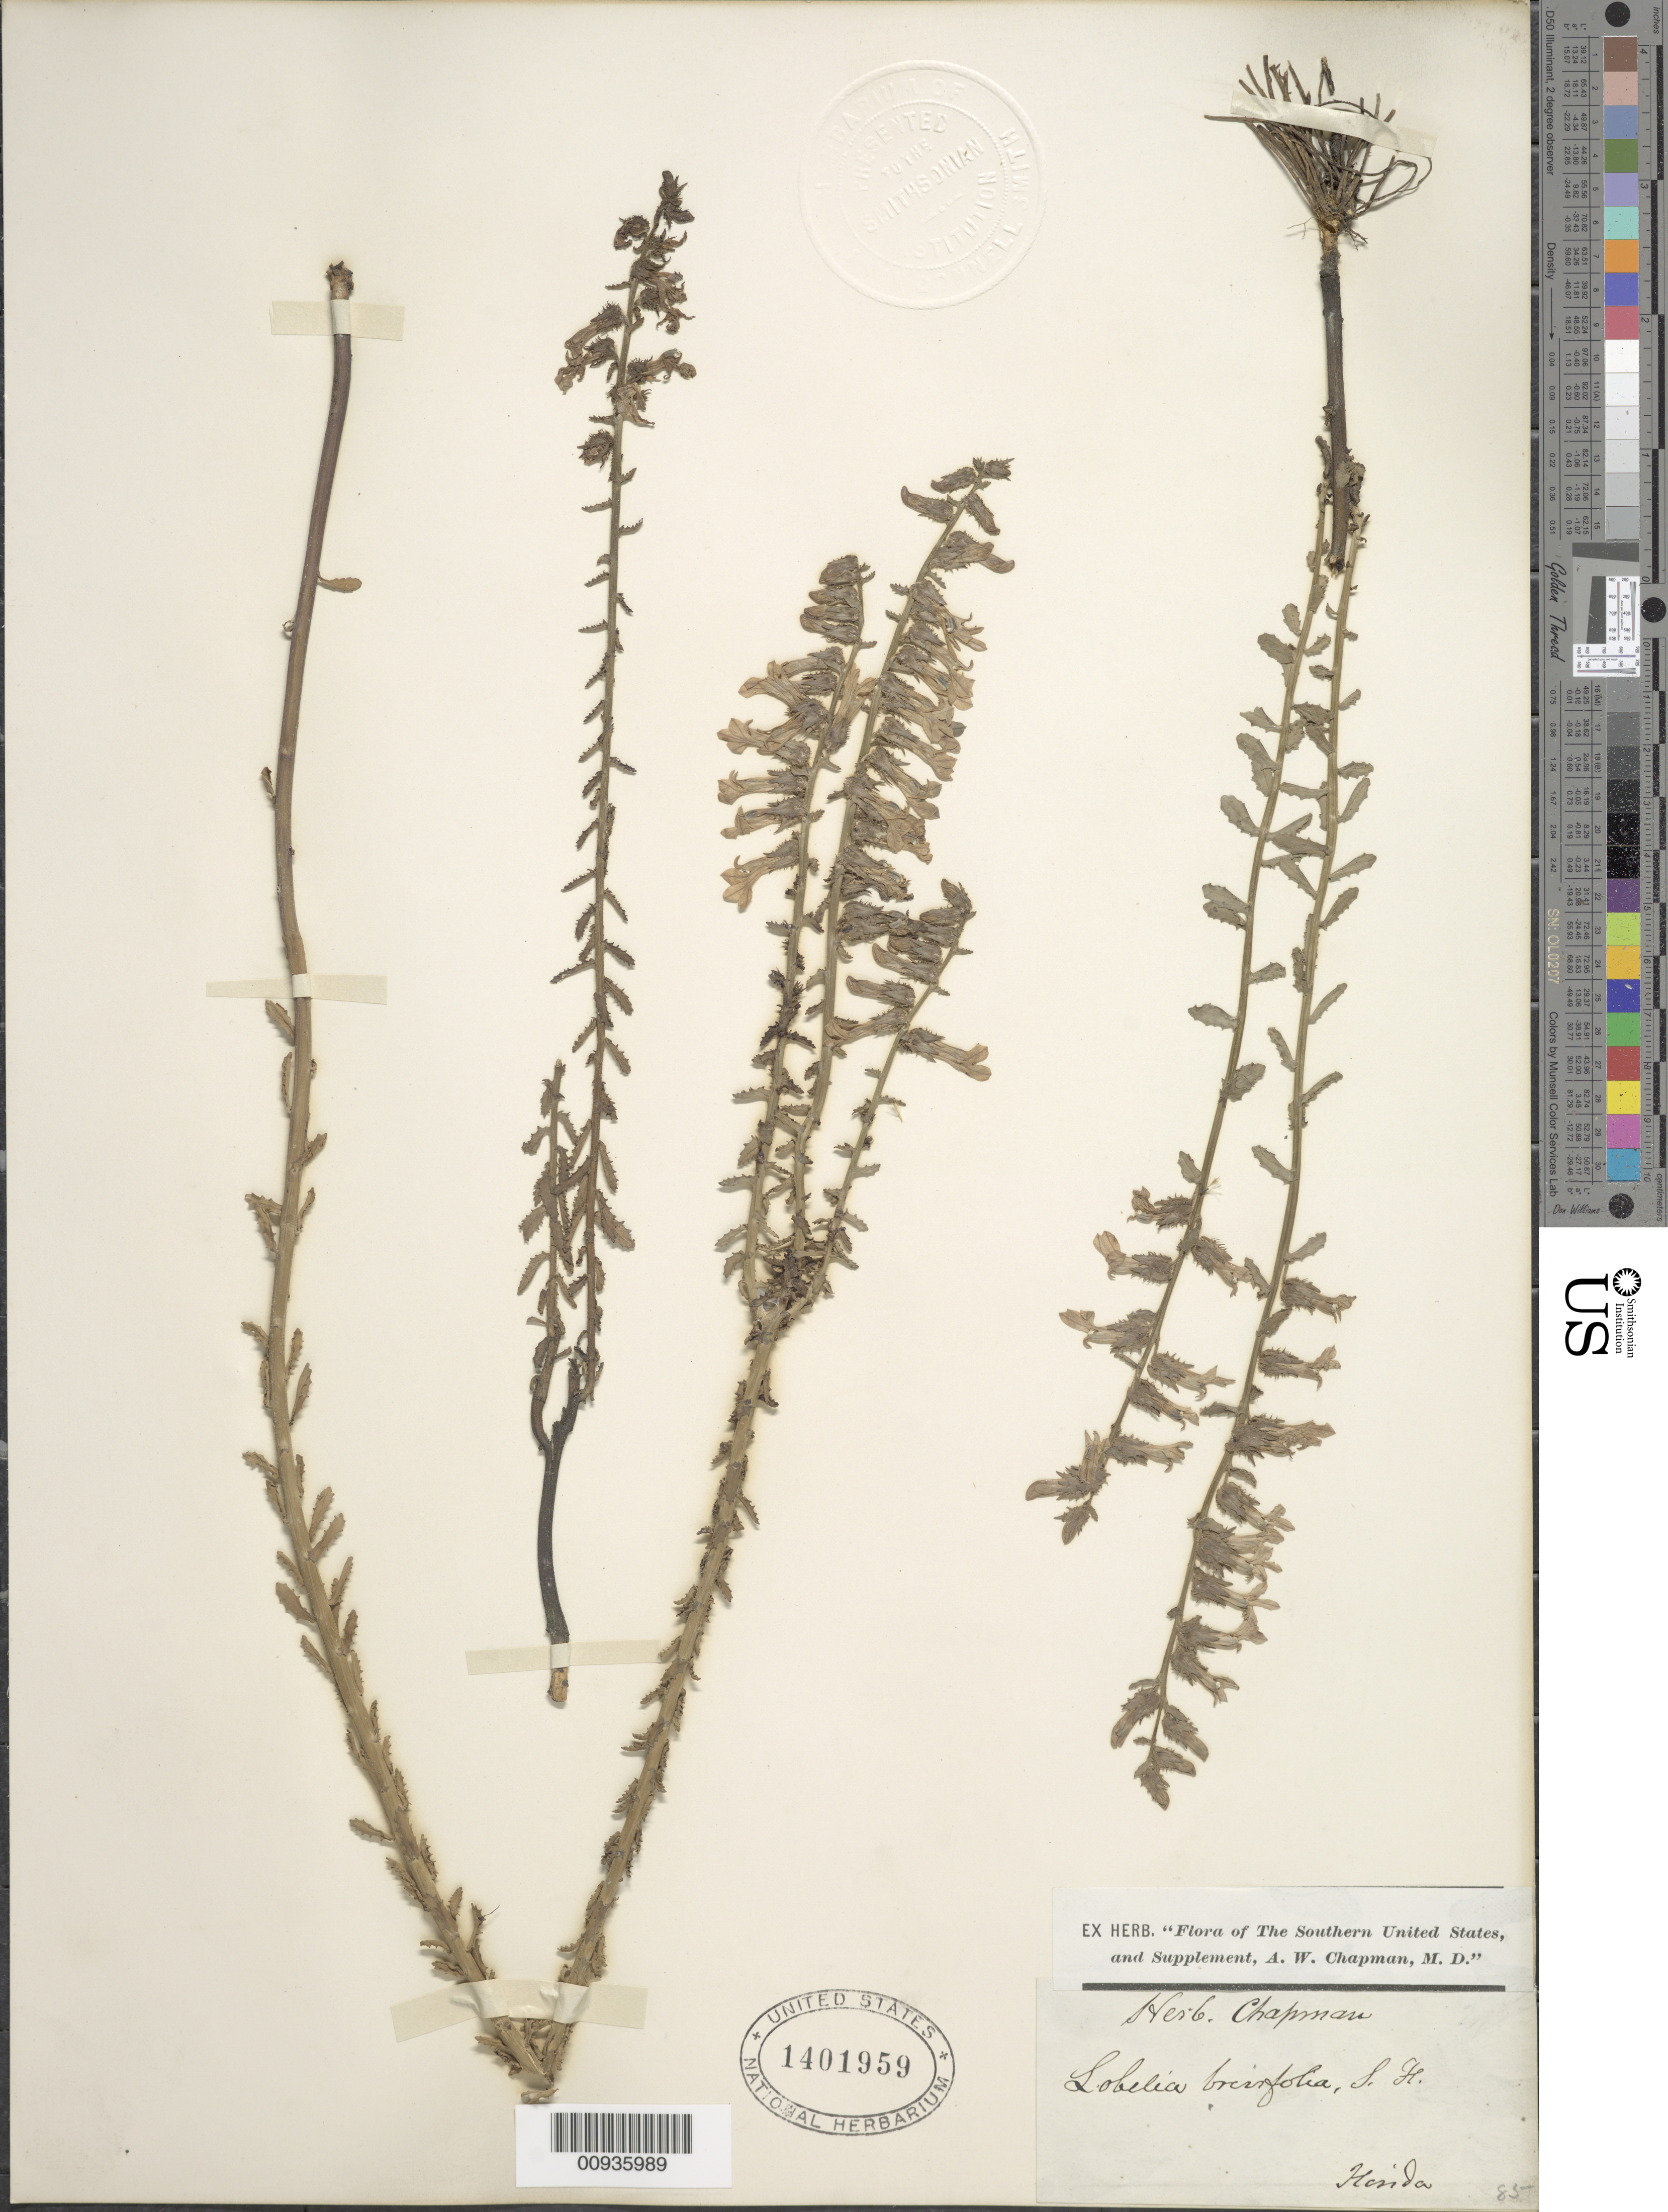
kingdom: Plantae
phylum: Tracheophyta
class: Magnoliopsida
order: Asterales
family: Campanulaceae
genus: Lobelia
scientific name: Lobelia brevifolia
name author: Nutt. ex A. DC.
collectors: A. W. Chapman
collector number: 85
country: United States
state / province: Florida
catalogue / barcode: US 1401959